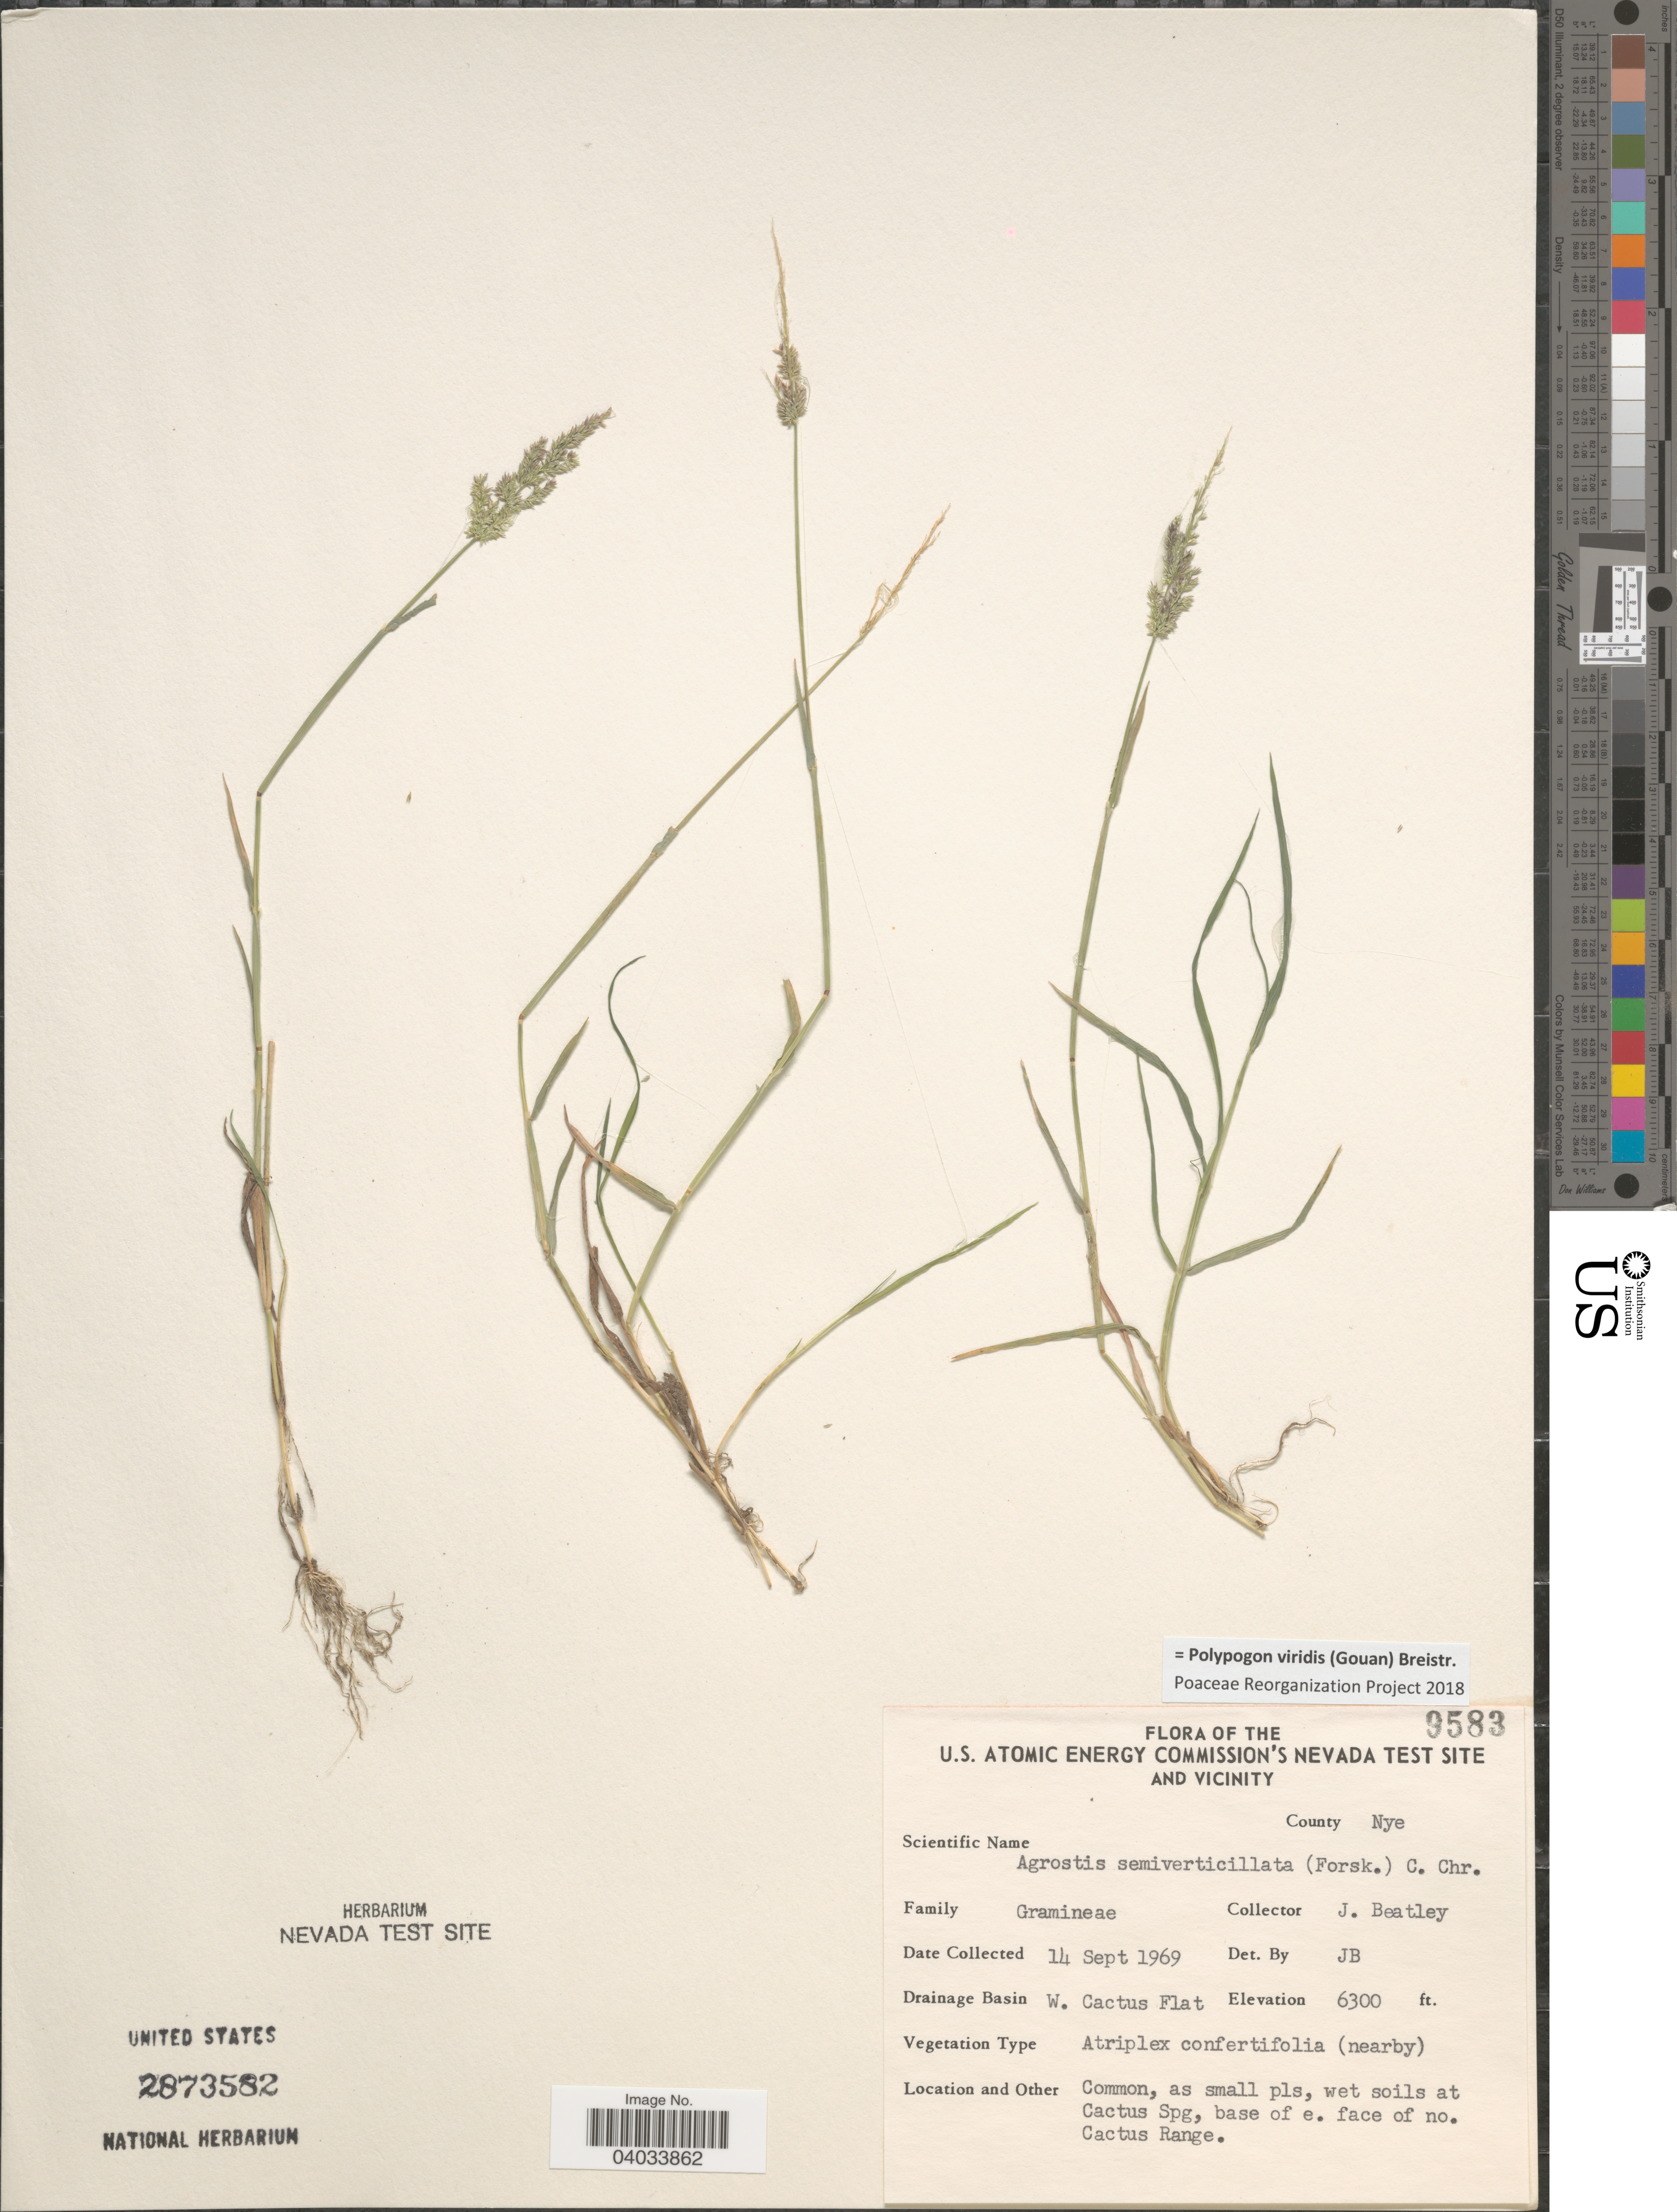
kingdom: Plantae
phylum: Tracheophyta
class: Liliopsida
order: Poales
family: Poaceae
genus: Polypogon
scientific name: Polypogon viridis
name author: (Gouan) Breistroffer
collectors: J. C. Beatley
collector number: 9583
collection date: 1969-09-14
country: United States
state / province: Nevada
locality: U.S Atomic Energy Commission's Nevada Test Site and Vicinity. County Nye. Drainage Basin W. Cactus Flat. At Cactus Spg, base of e. face of no. Cactus Range.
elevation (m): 1920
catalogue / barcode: US 2873582